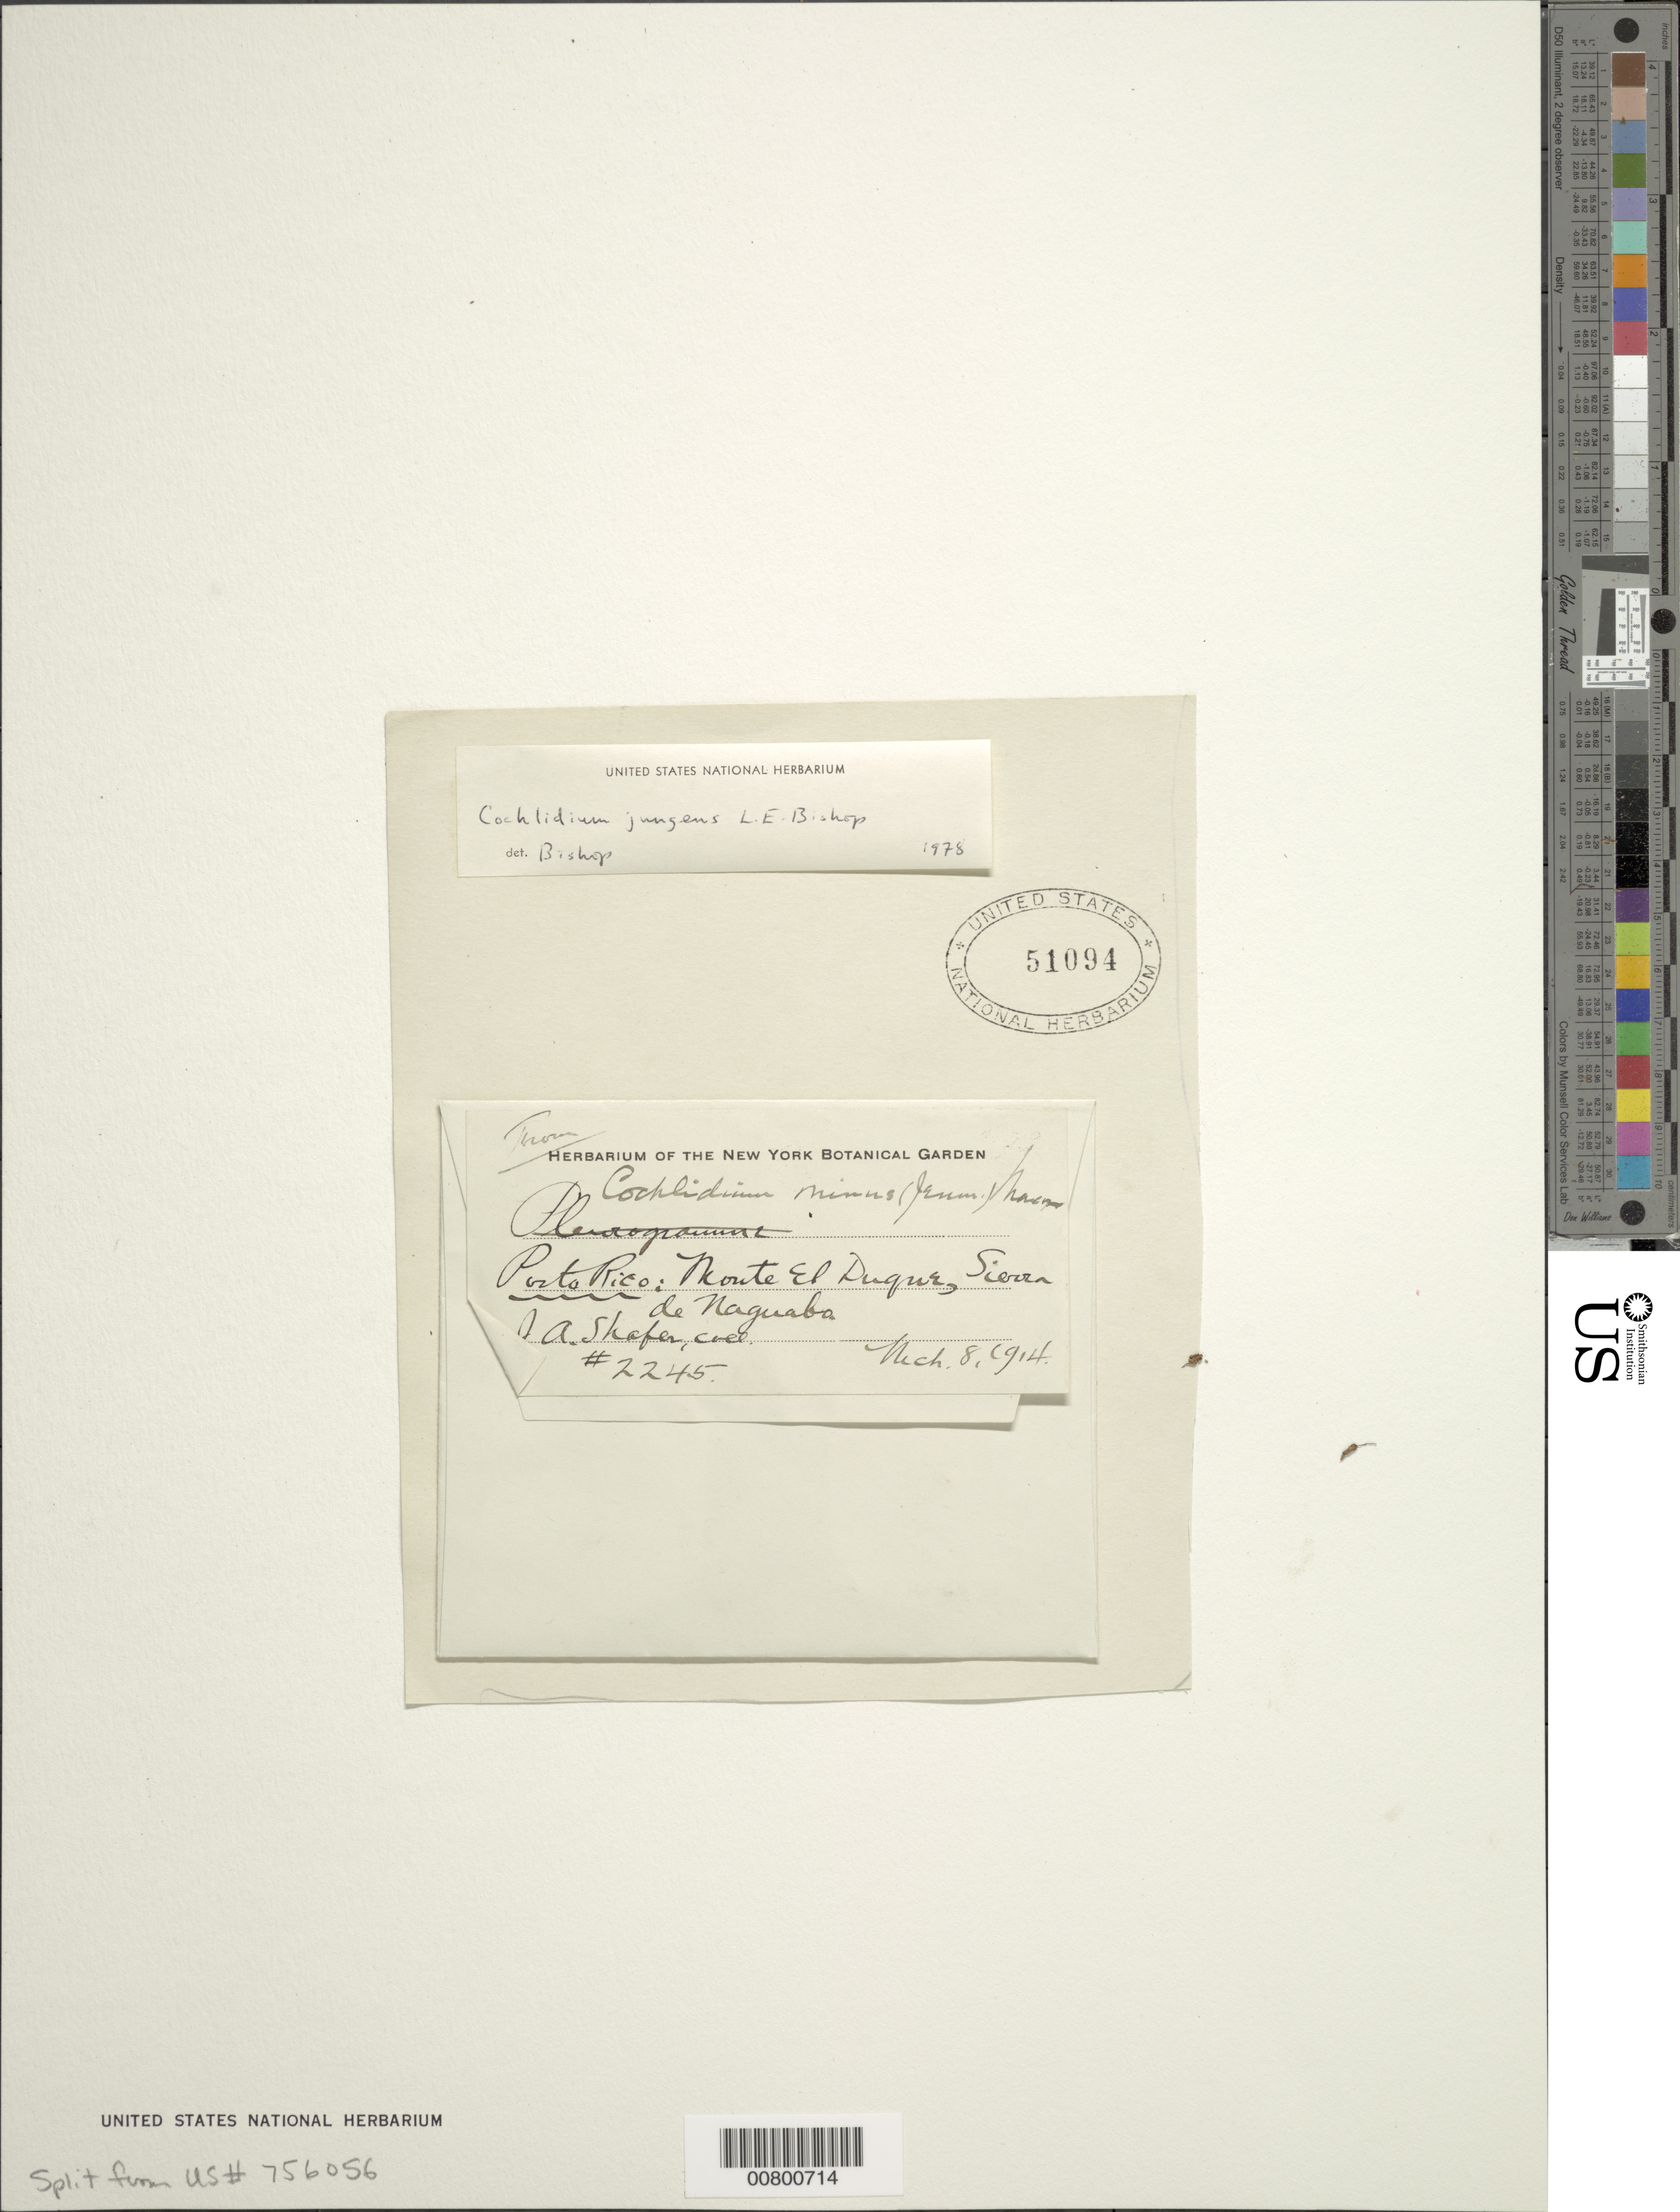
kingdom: Plantae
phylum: Tracheophyta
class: Polypodiopsida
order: Polypodiales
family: Polypodiaceae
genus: Cochlidium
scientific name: Cochlidium jungens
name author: L.E. Bishop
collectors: J. A. Shafer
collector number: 2245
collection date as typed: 08 Mar 1914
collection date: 1914-03-08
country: Puerto Rico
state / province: Naguabo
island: Puerto Rico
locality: Monte El Duque, Sierra de Naguabo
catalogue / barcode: US 51094